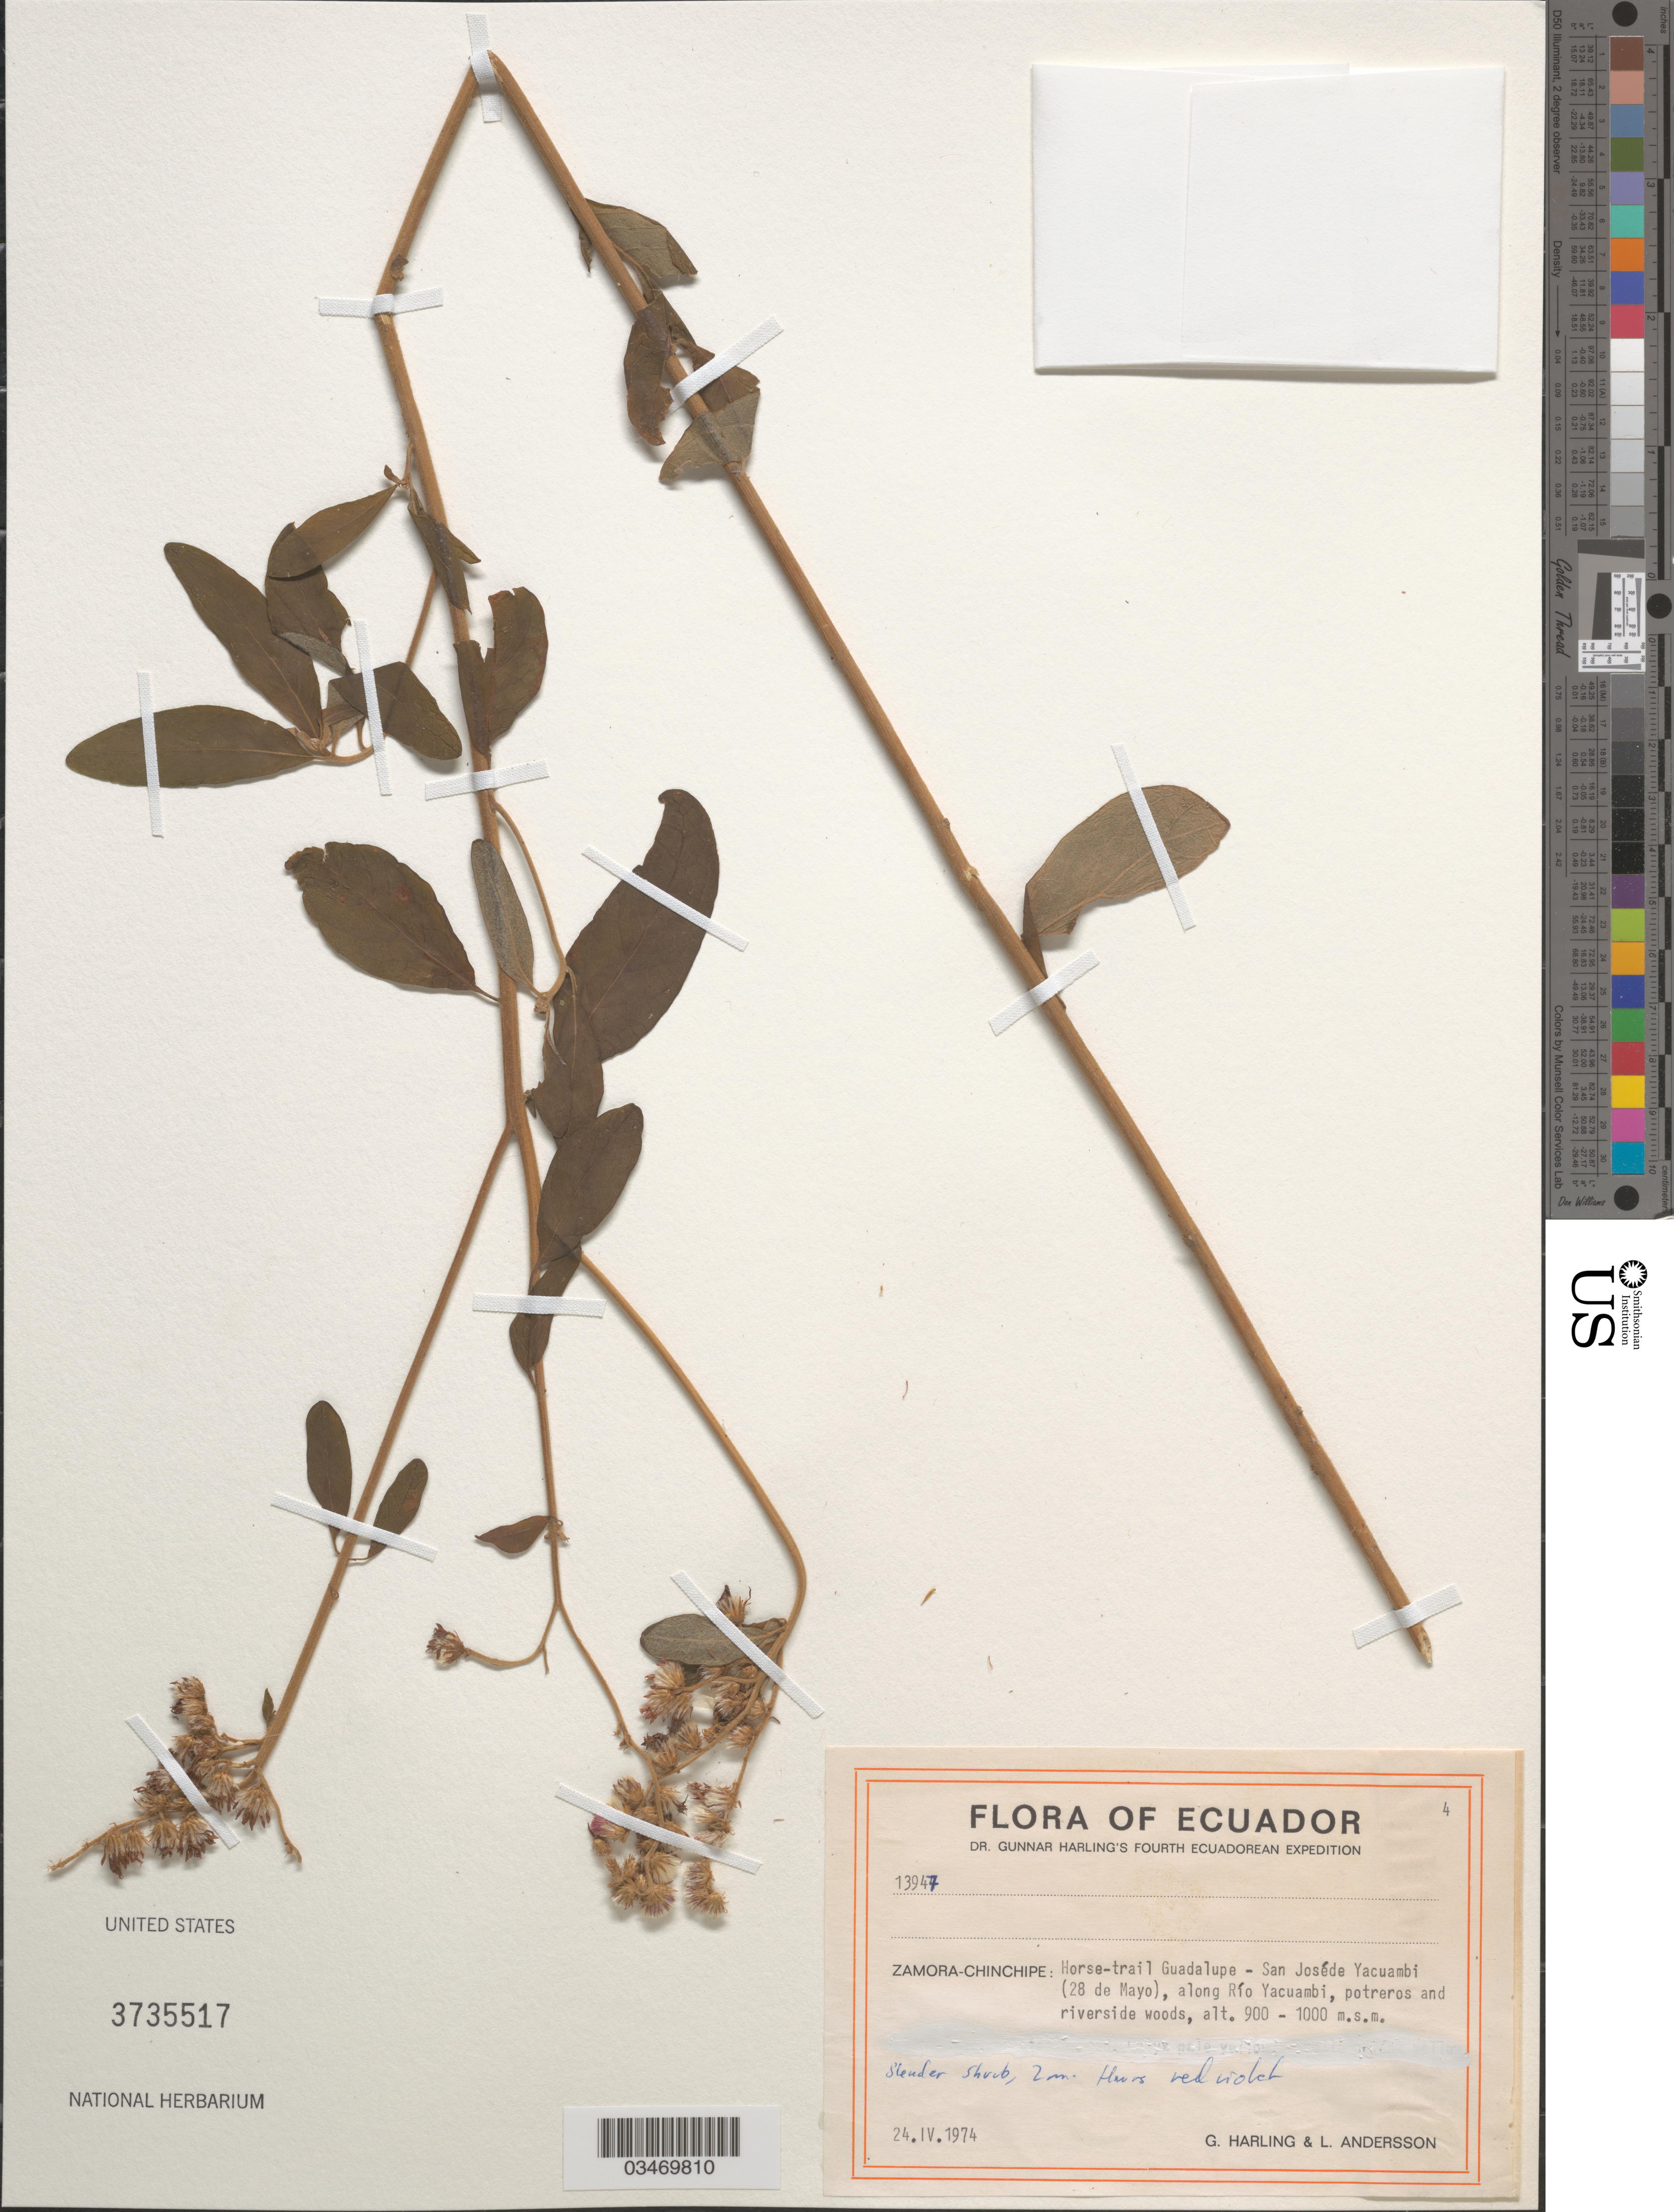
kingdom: Plantae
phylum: Tracheophyta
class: Magnoliopsida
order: Asterales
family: Asteraceae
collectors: G. Harling & L. Andersson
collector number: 13947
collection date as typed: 24 Apr 1974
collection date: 1974-04-24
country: Ecuador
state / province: Zamora-Chinchipe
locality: Horse-trail Guadalupe - San José de Yacuambi (28 de Mayo), along Río Yacuambi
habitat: Potreros and riverside woods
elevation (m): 900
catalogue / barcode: US 3735517